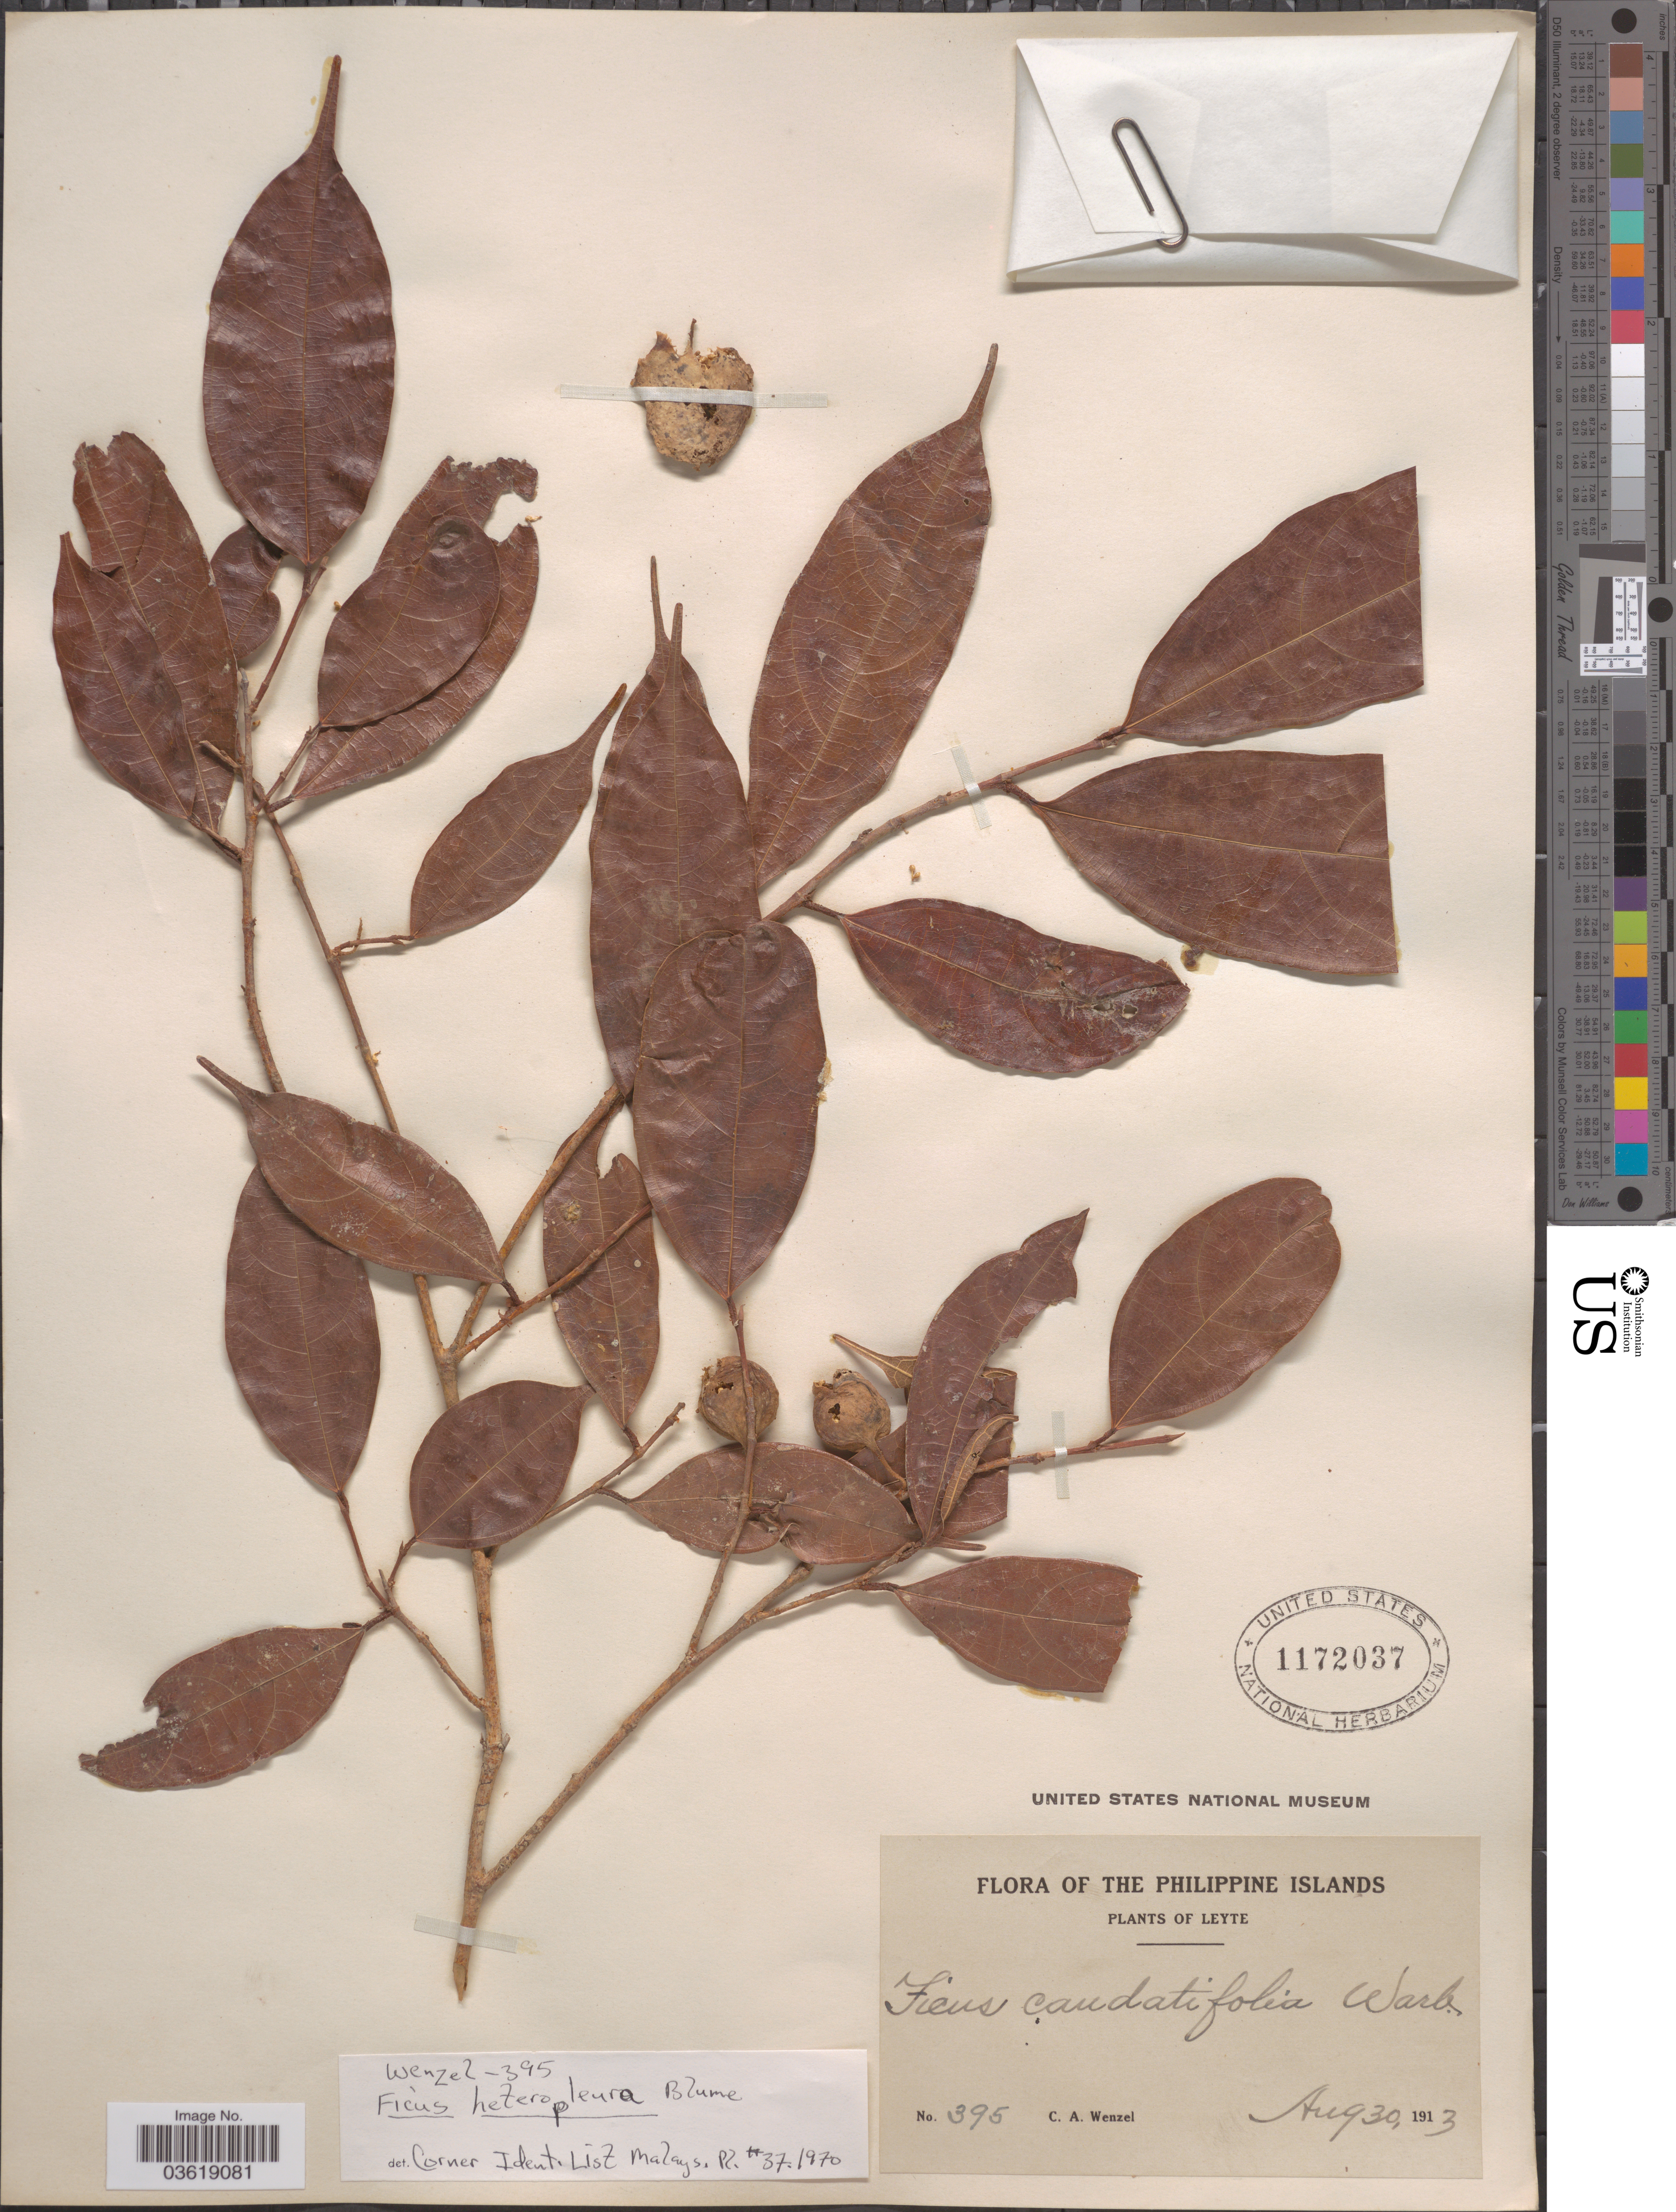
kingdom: Plantae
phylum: Tracheophyta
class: Magnoliopsida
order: Rosales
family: Moraceae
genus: Ficus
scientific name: Ficus heteropleura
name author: Blume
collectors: C. Wenzel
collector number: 395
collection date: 1913-08-30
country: Philippines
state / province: Eastern Visayas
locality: The Philippine Islands. Leyte.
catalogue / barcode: US 1172037